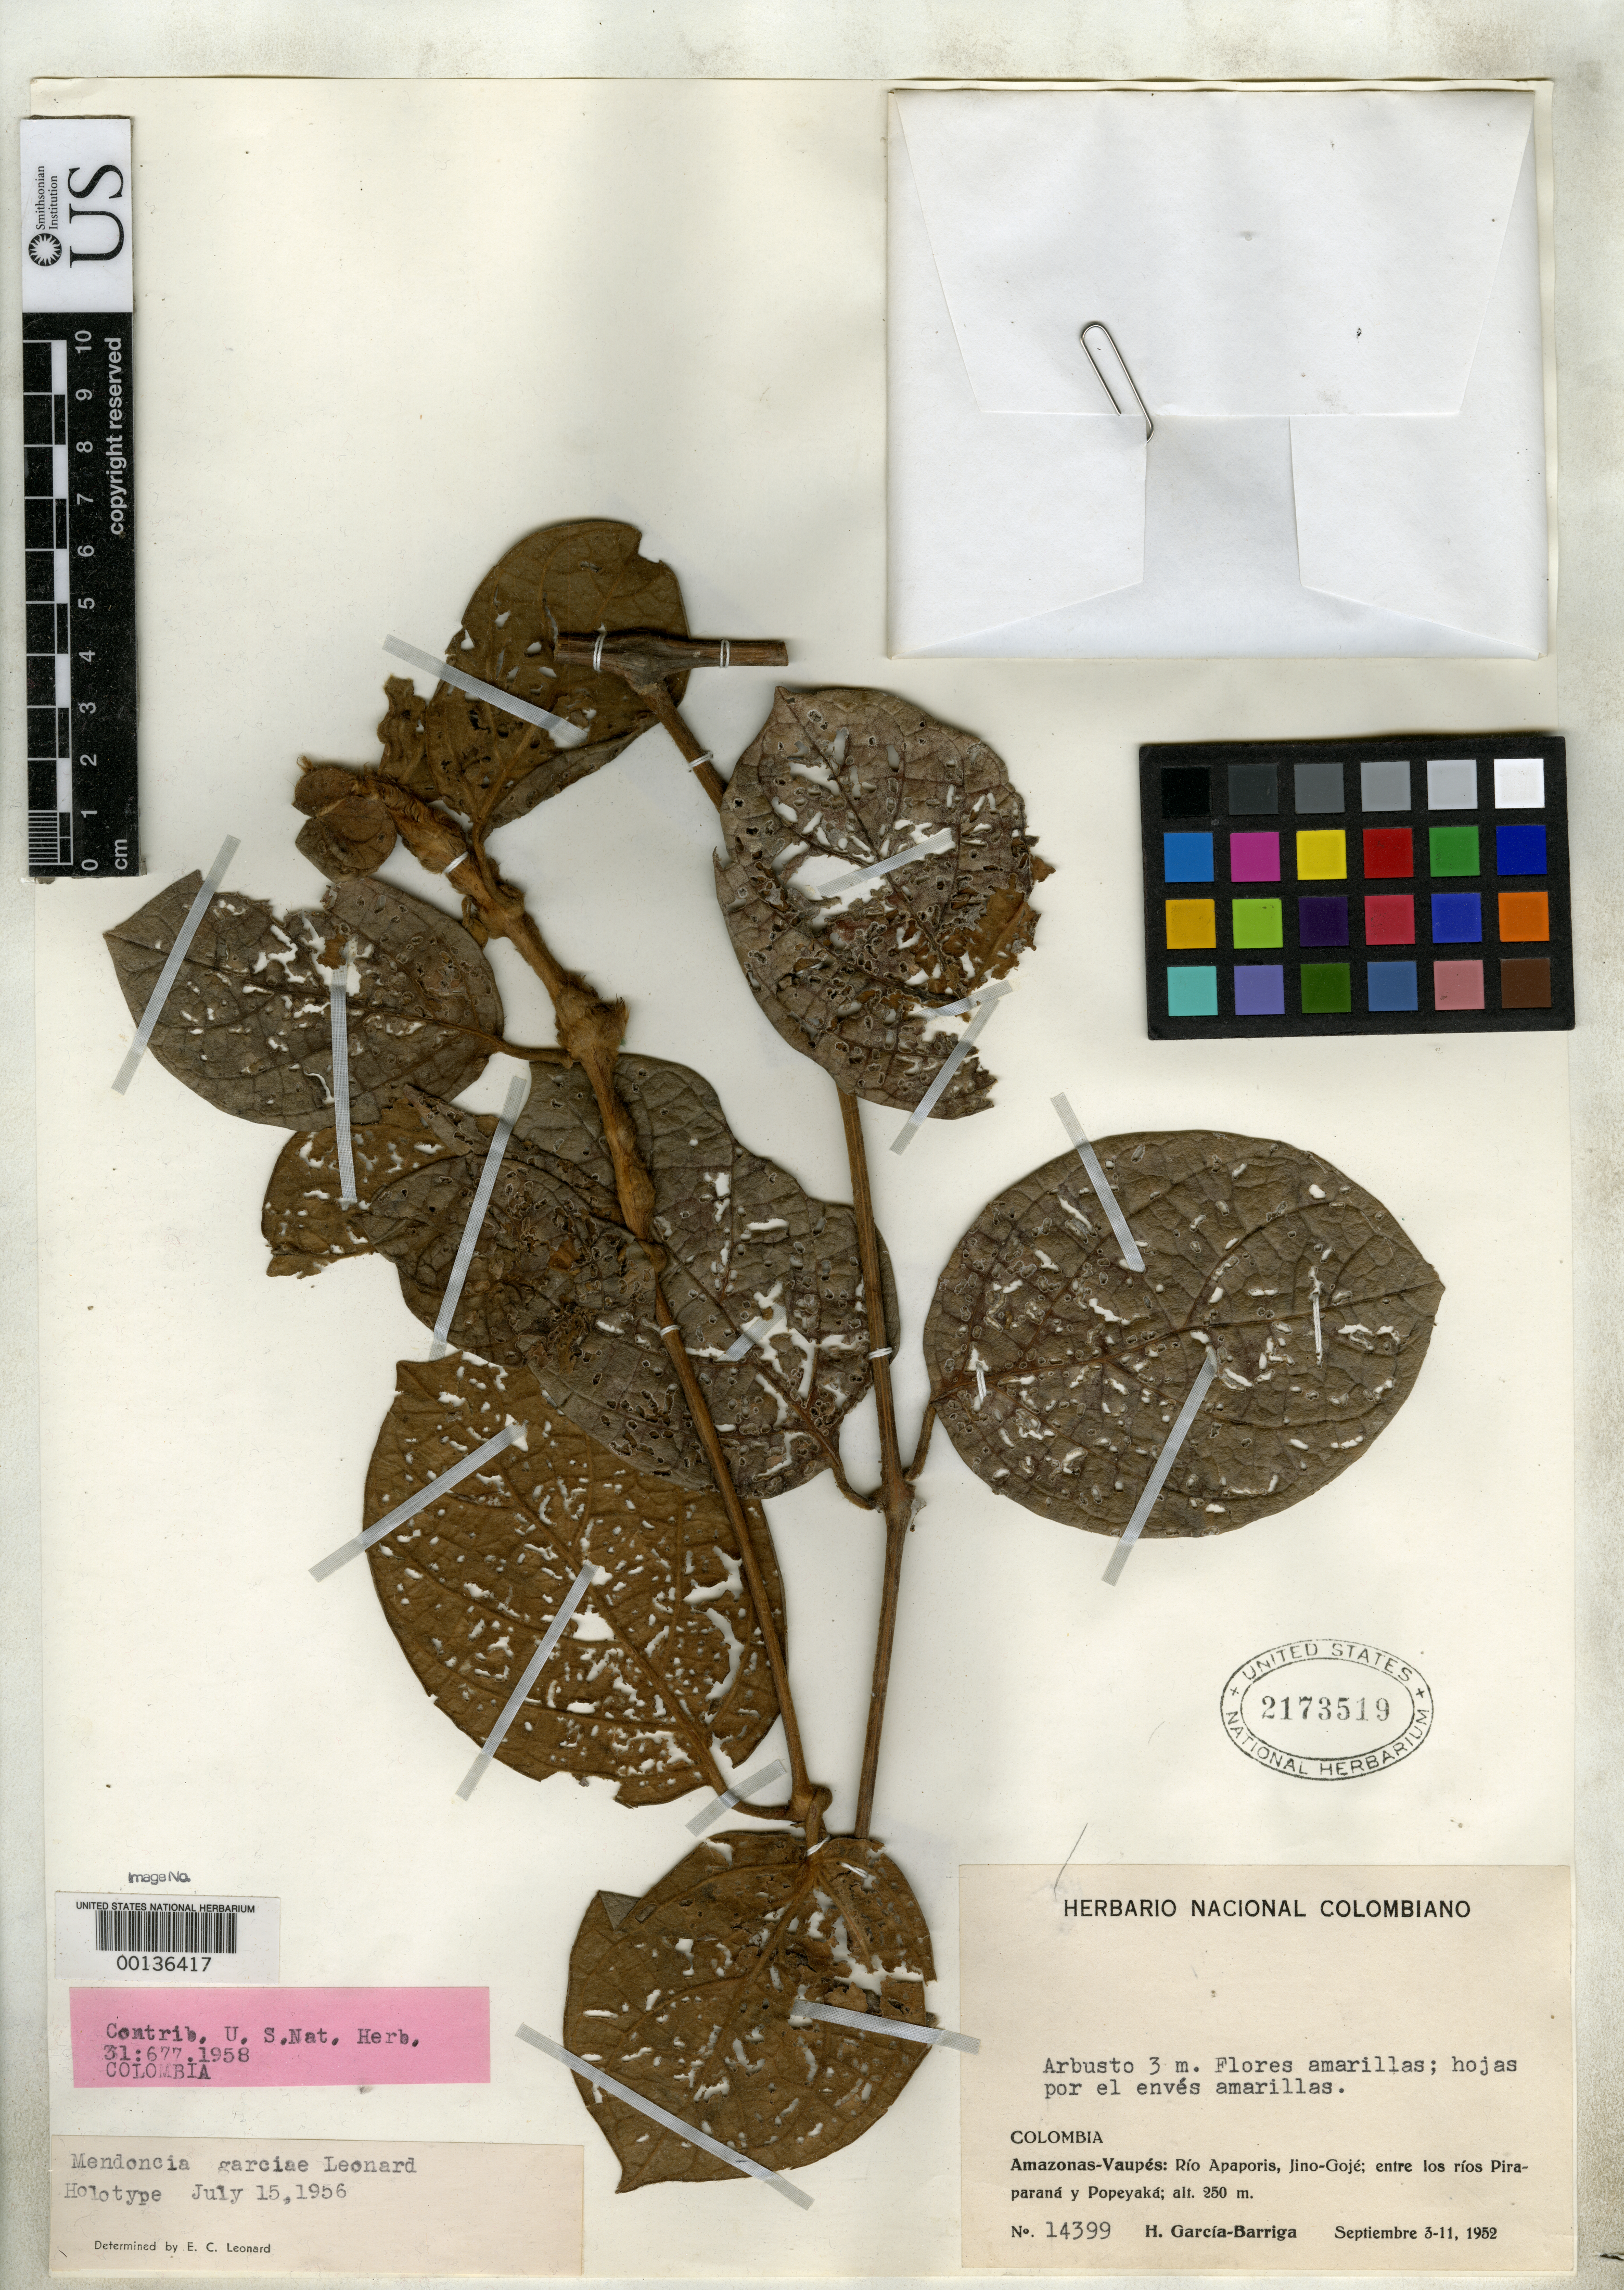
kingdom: Plantae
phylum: Tracheophyta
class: Magnoliopsida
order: Lamiales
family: Acanthaceae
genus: Mendoncia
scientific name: Mendoncia garciae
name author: Leonard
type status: Holotype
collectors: H. García Barriga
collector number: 14399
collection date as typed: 03 Sep 1952 to 11 Sep 1952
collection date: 1952-09-03/1952-09-11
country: Colombia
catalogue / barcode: US 2173519